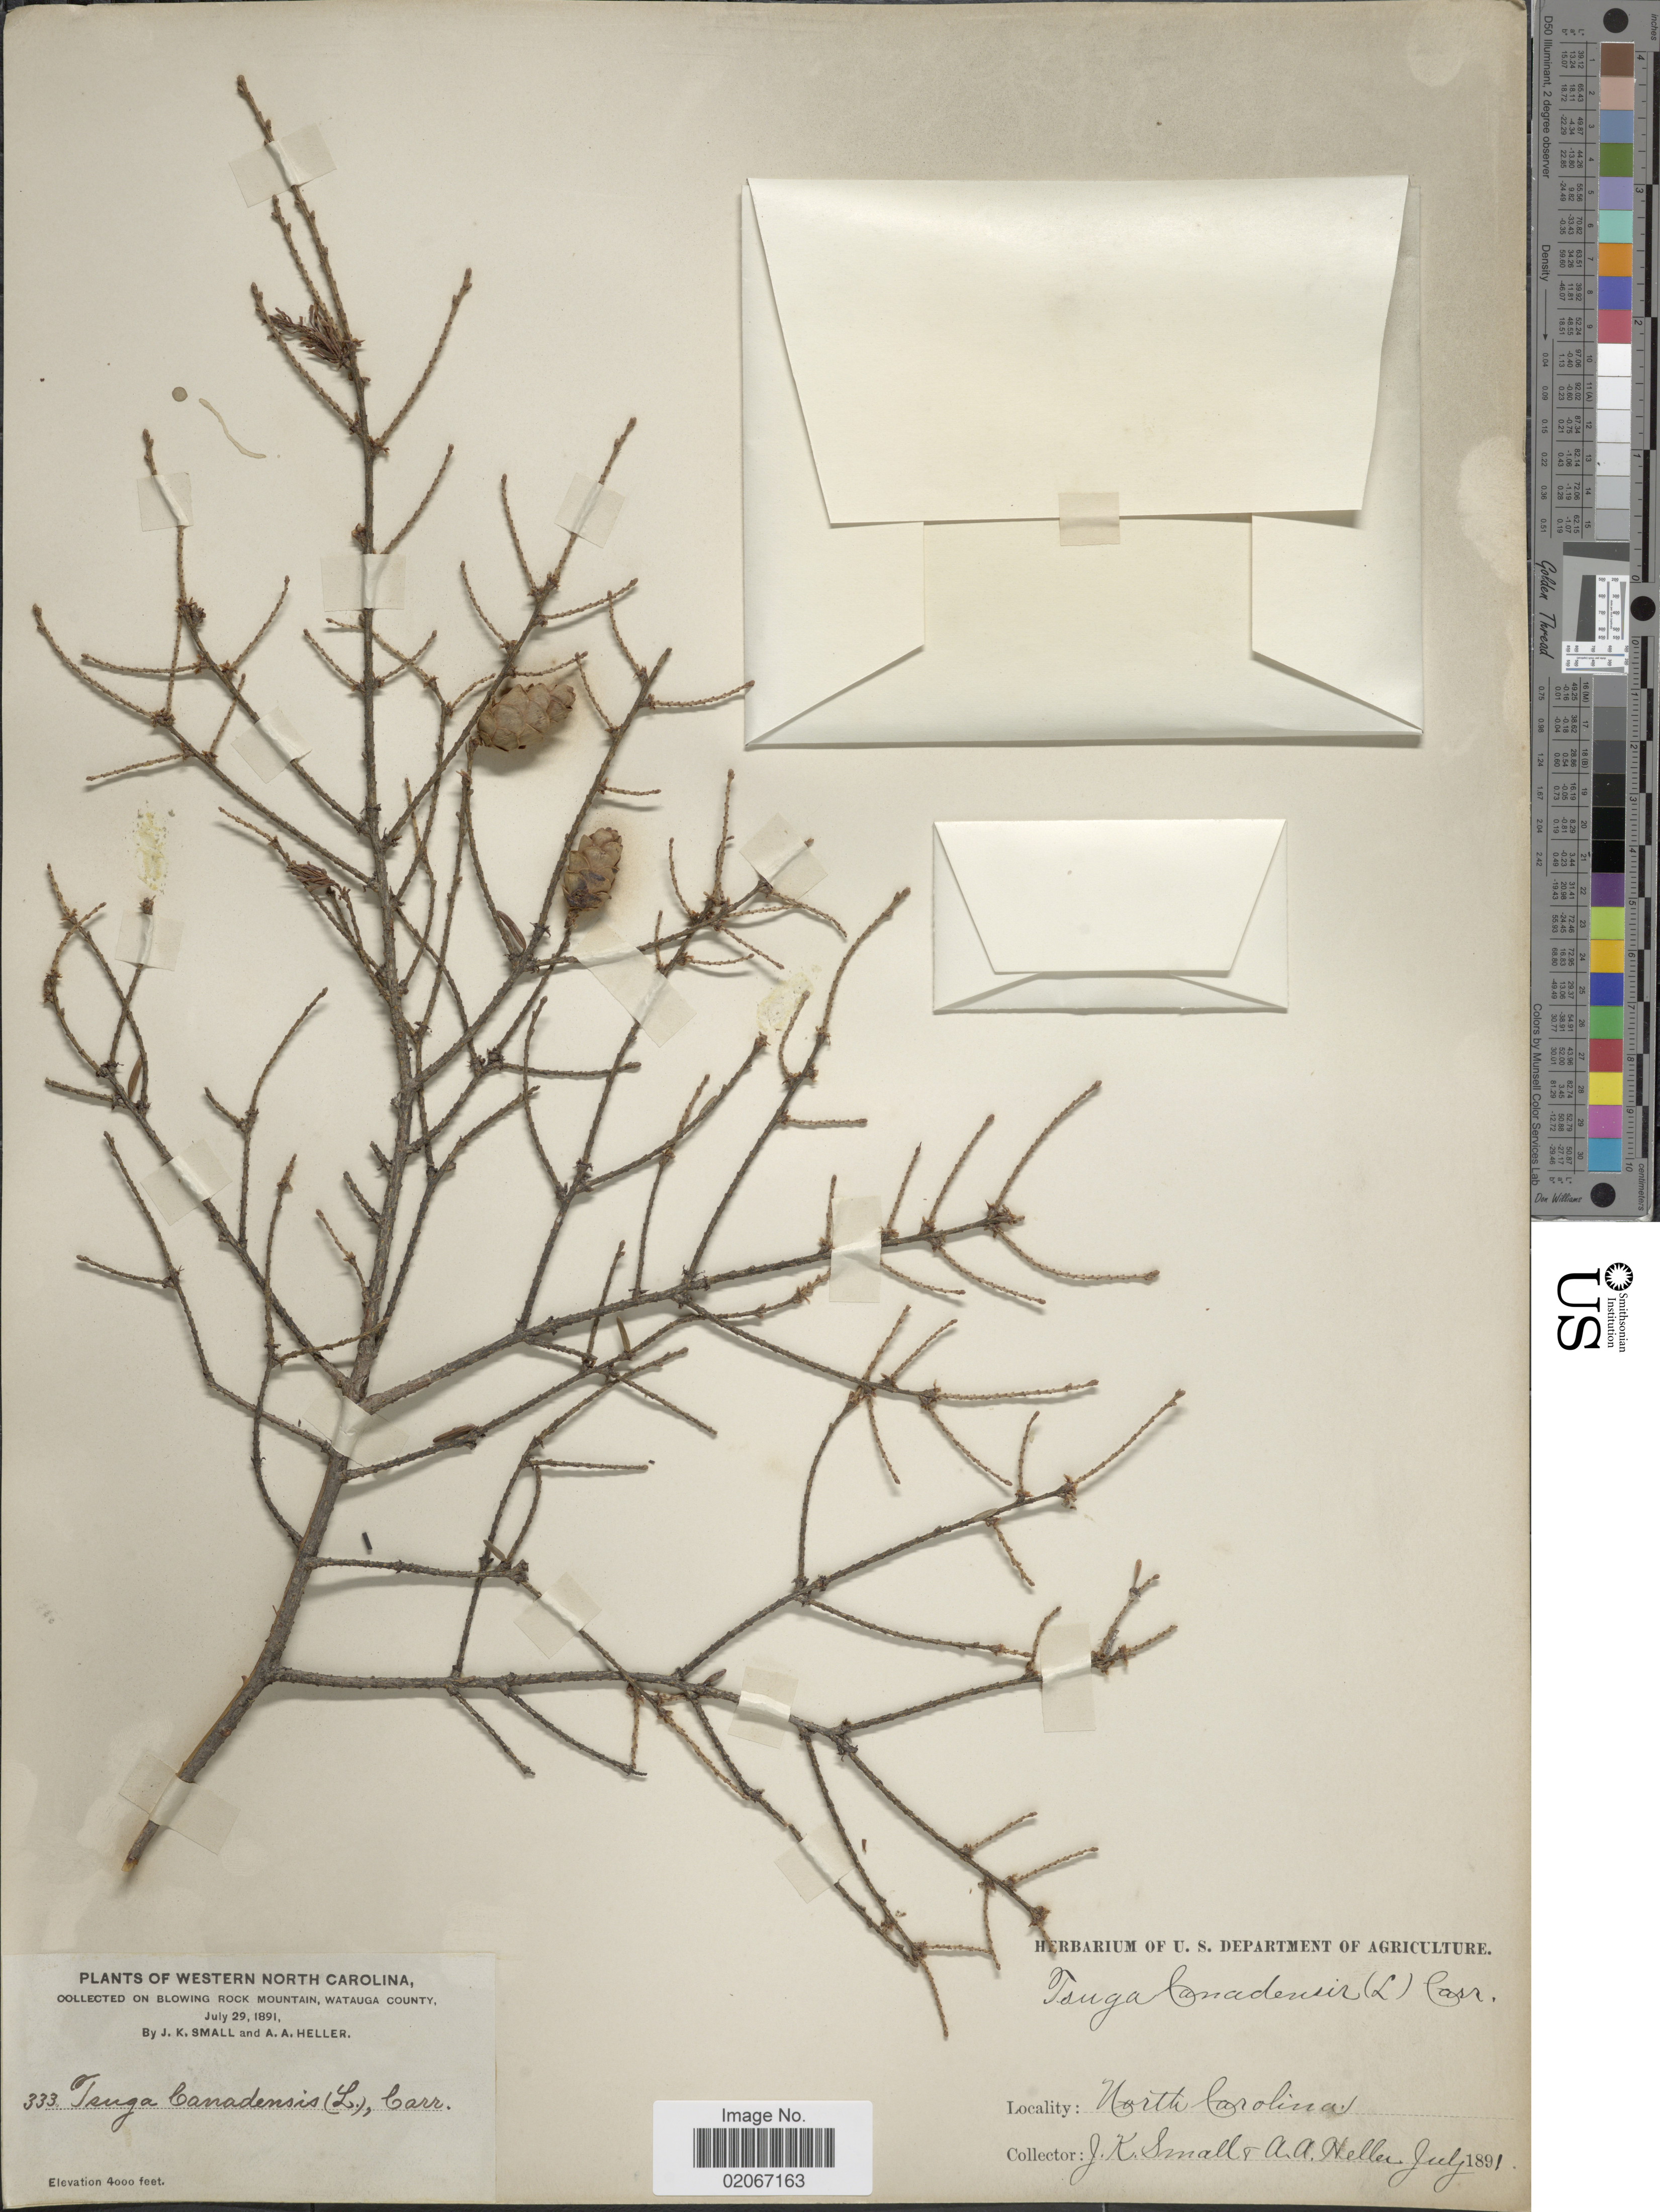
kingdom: Plantae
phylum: Tracheophyta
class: Pinopsida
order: Pinales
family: Pinaceae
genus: Tsuga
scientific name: Tsuga canadensis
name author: (L.) Carrière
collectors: J. K. Small & A. A. Heller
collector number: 333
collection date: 1891-07-29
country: United States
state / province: North Carolina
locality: Western North Carolina, on blowing Rock Mountain, Watauga County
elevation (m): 1219